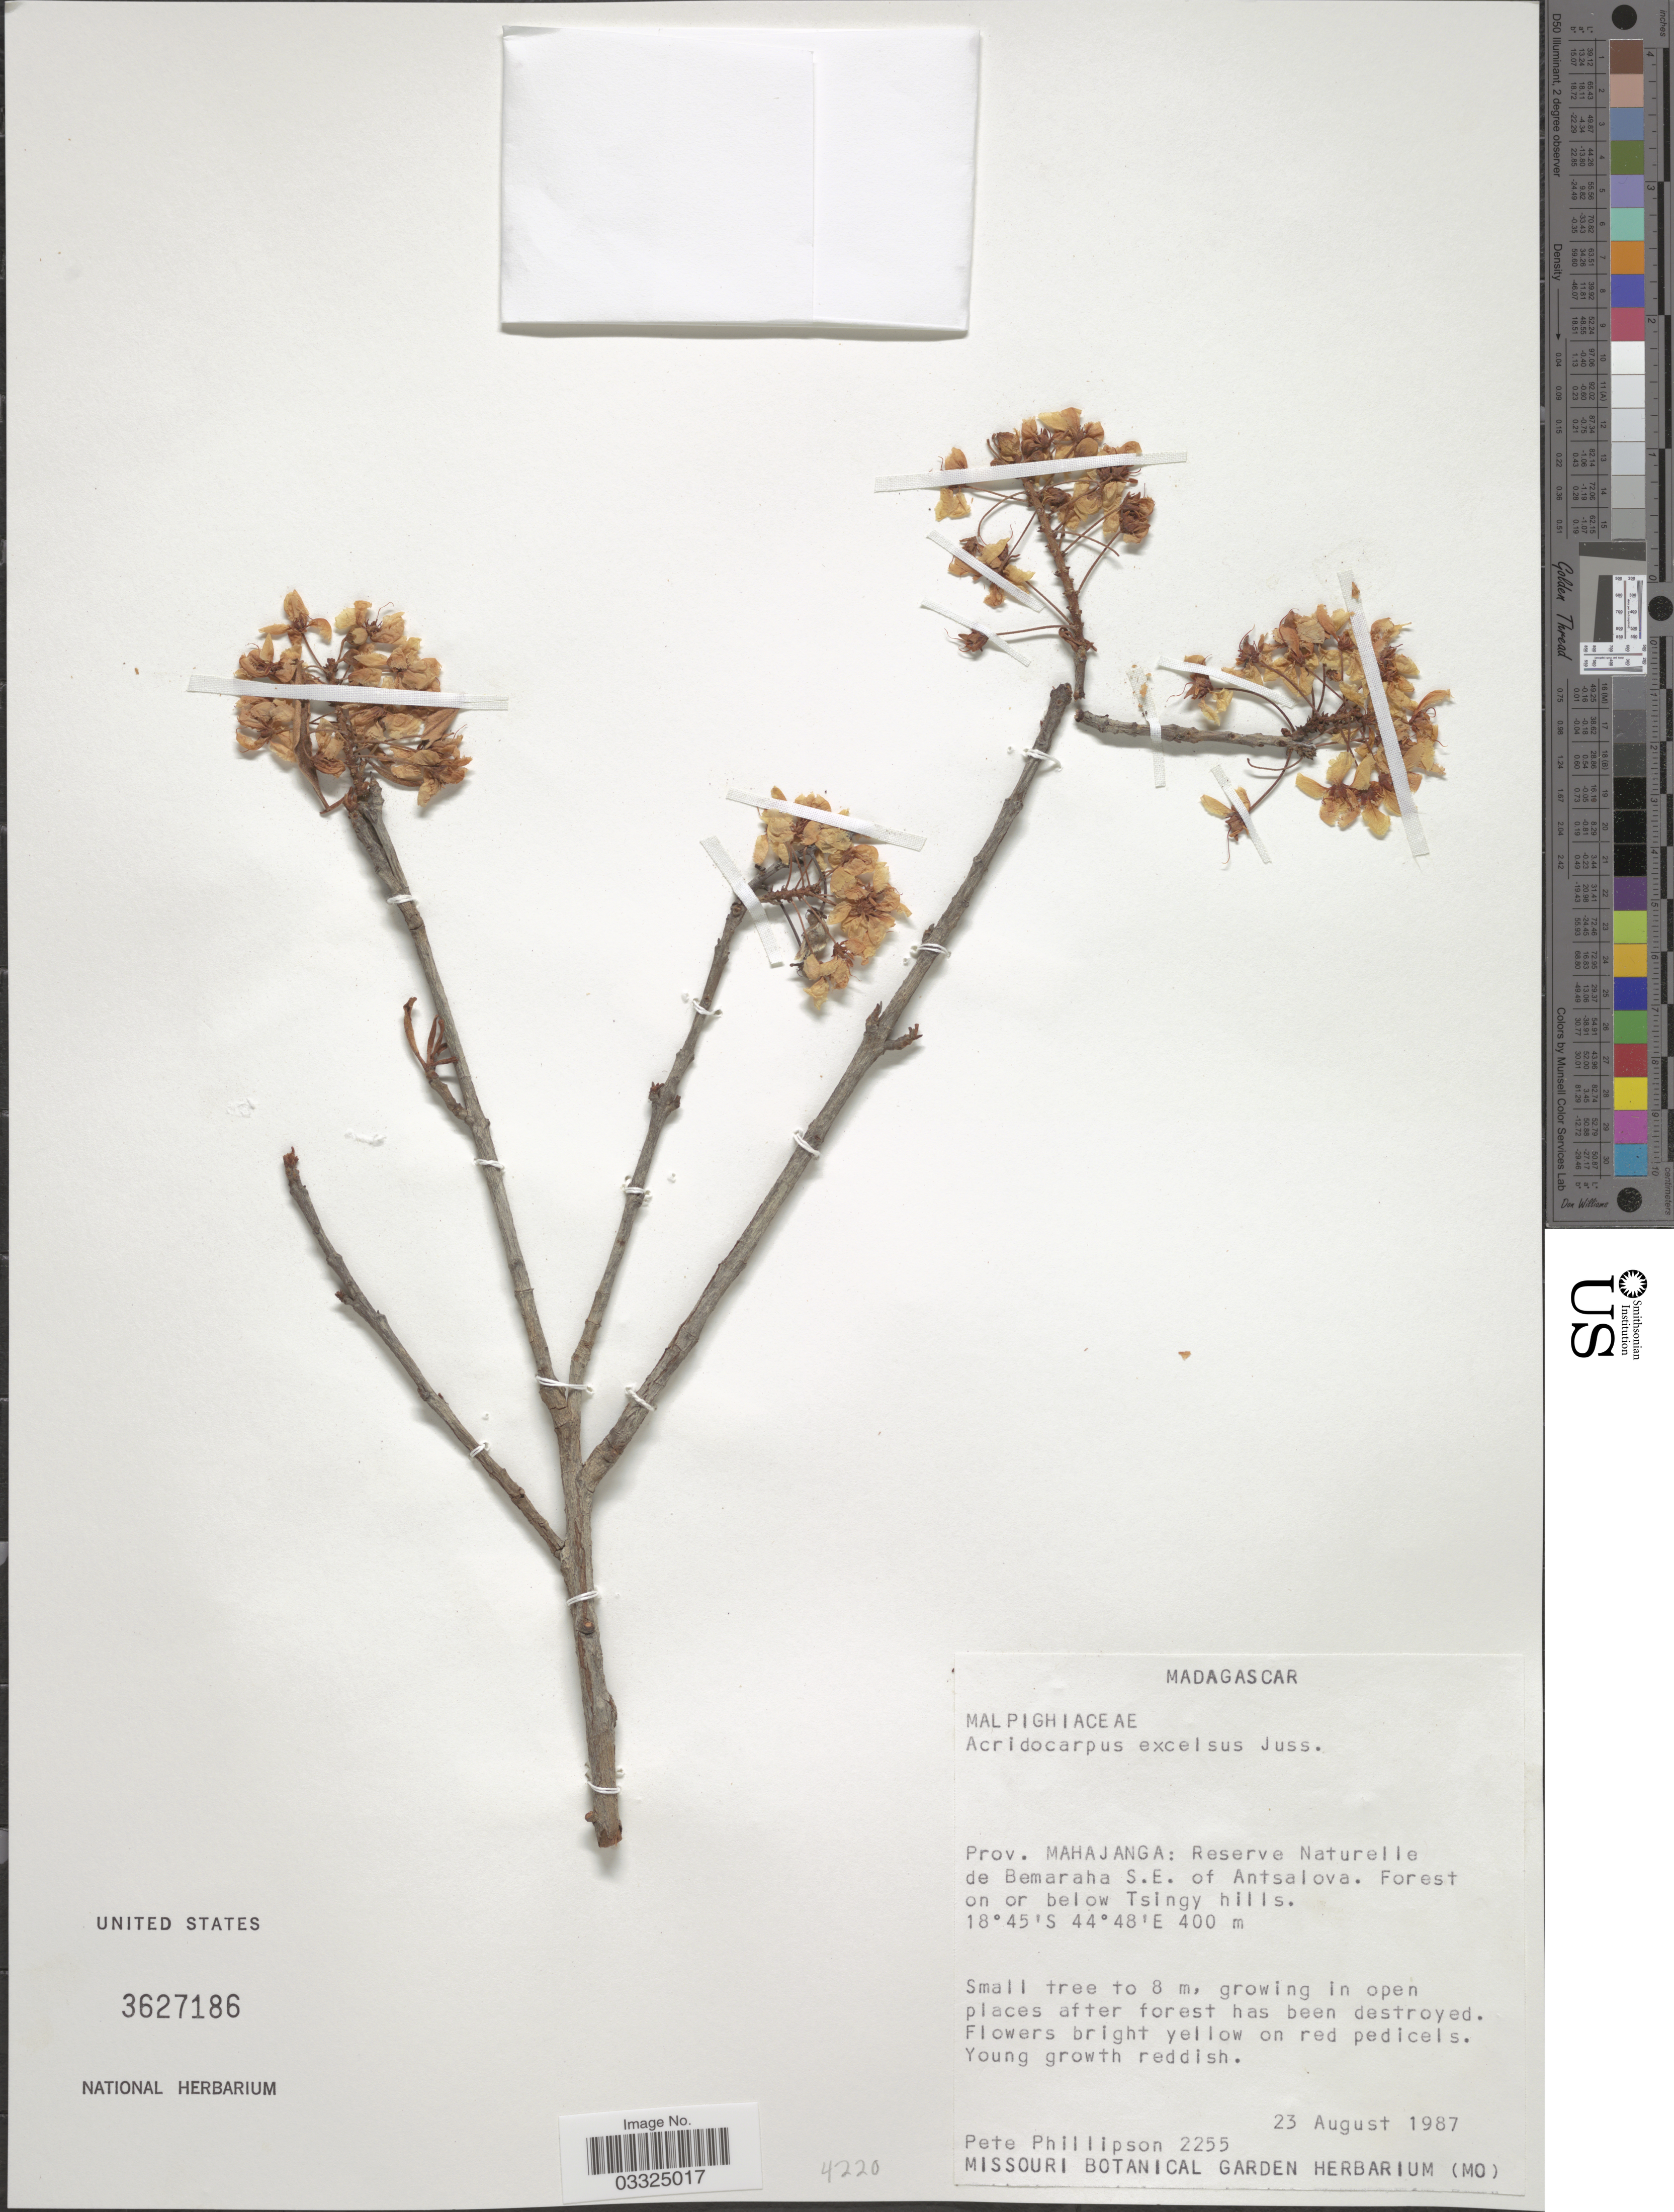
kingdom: Plantae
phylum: Tracheophyta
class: Magnoliopsida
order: Malpighiales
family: Malpighiaceae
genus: Acridocarpus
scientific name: Acridocarpus excelsus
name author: A. Juss.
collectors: P. B. Phillipson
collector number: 2255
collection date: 1987-08-23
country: Madagascar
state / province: Melaky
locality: Reserve Naturelle de Bemaraha S.E. of Antsalova. Forest on or below Tsingy hills.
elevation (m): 400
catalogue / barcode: US 3627186